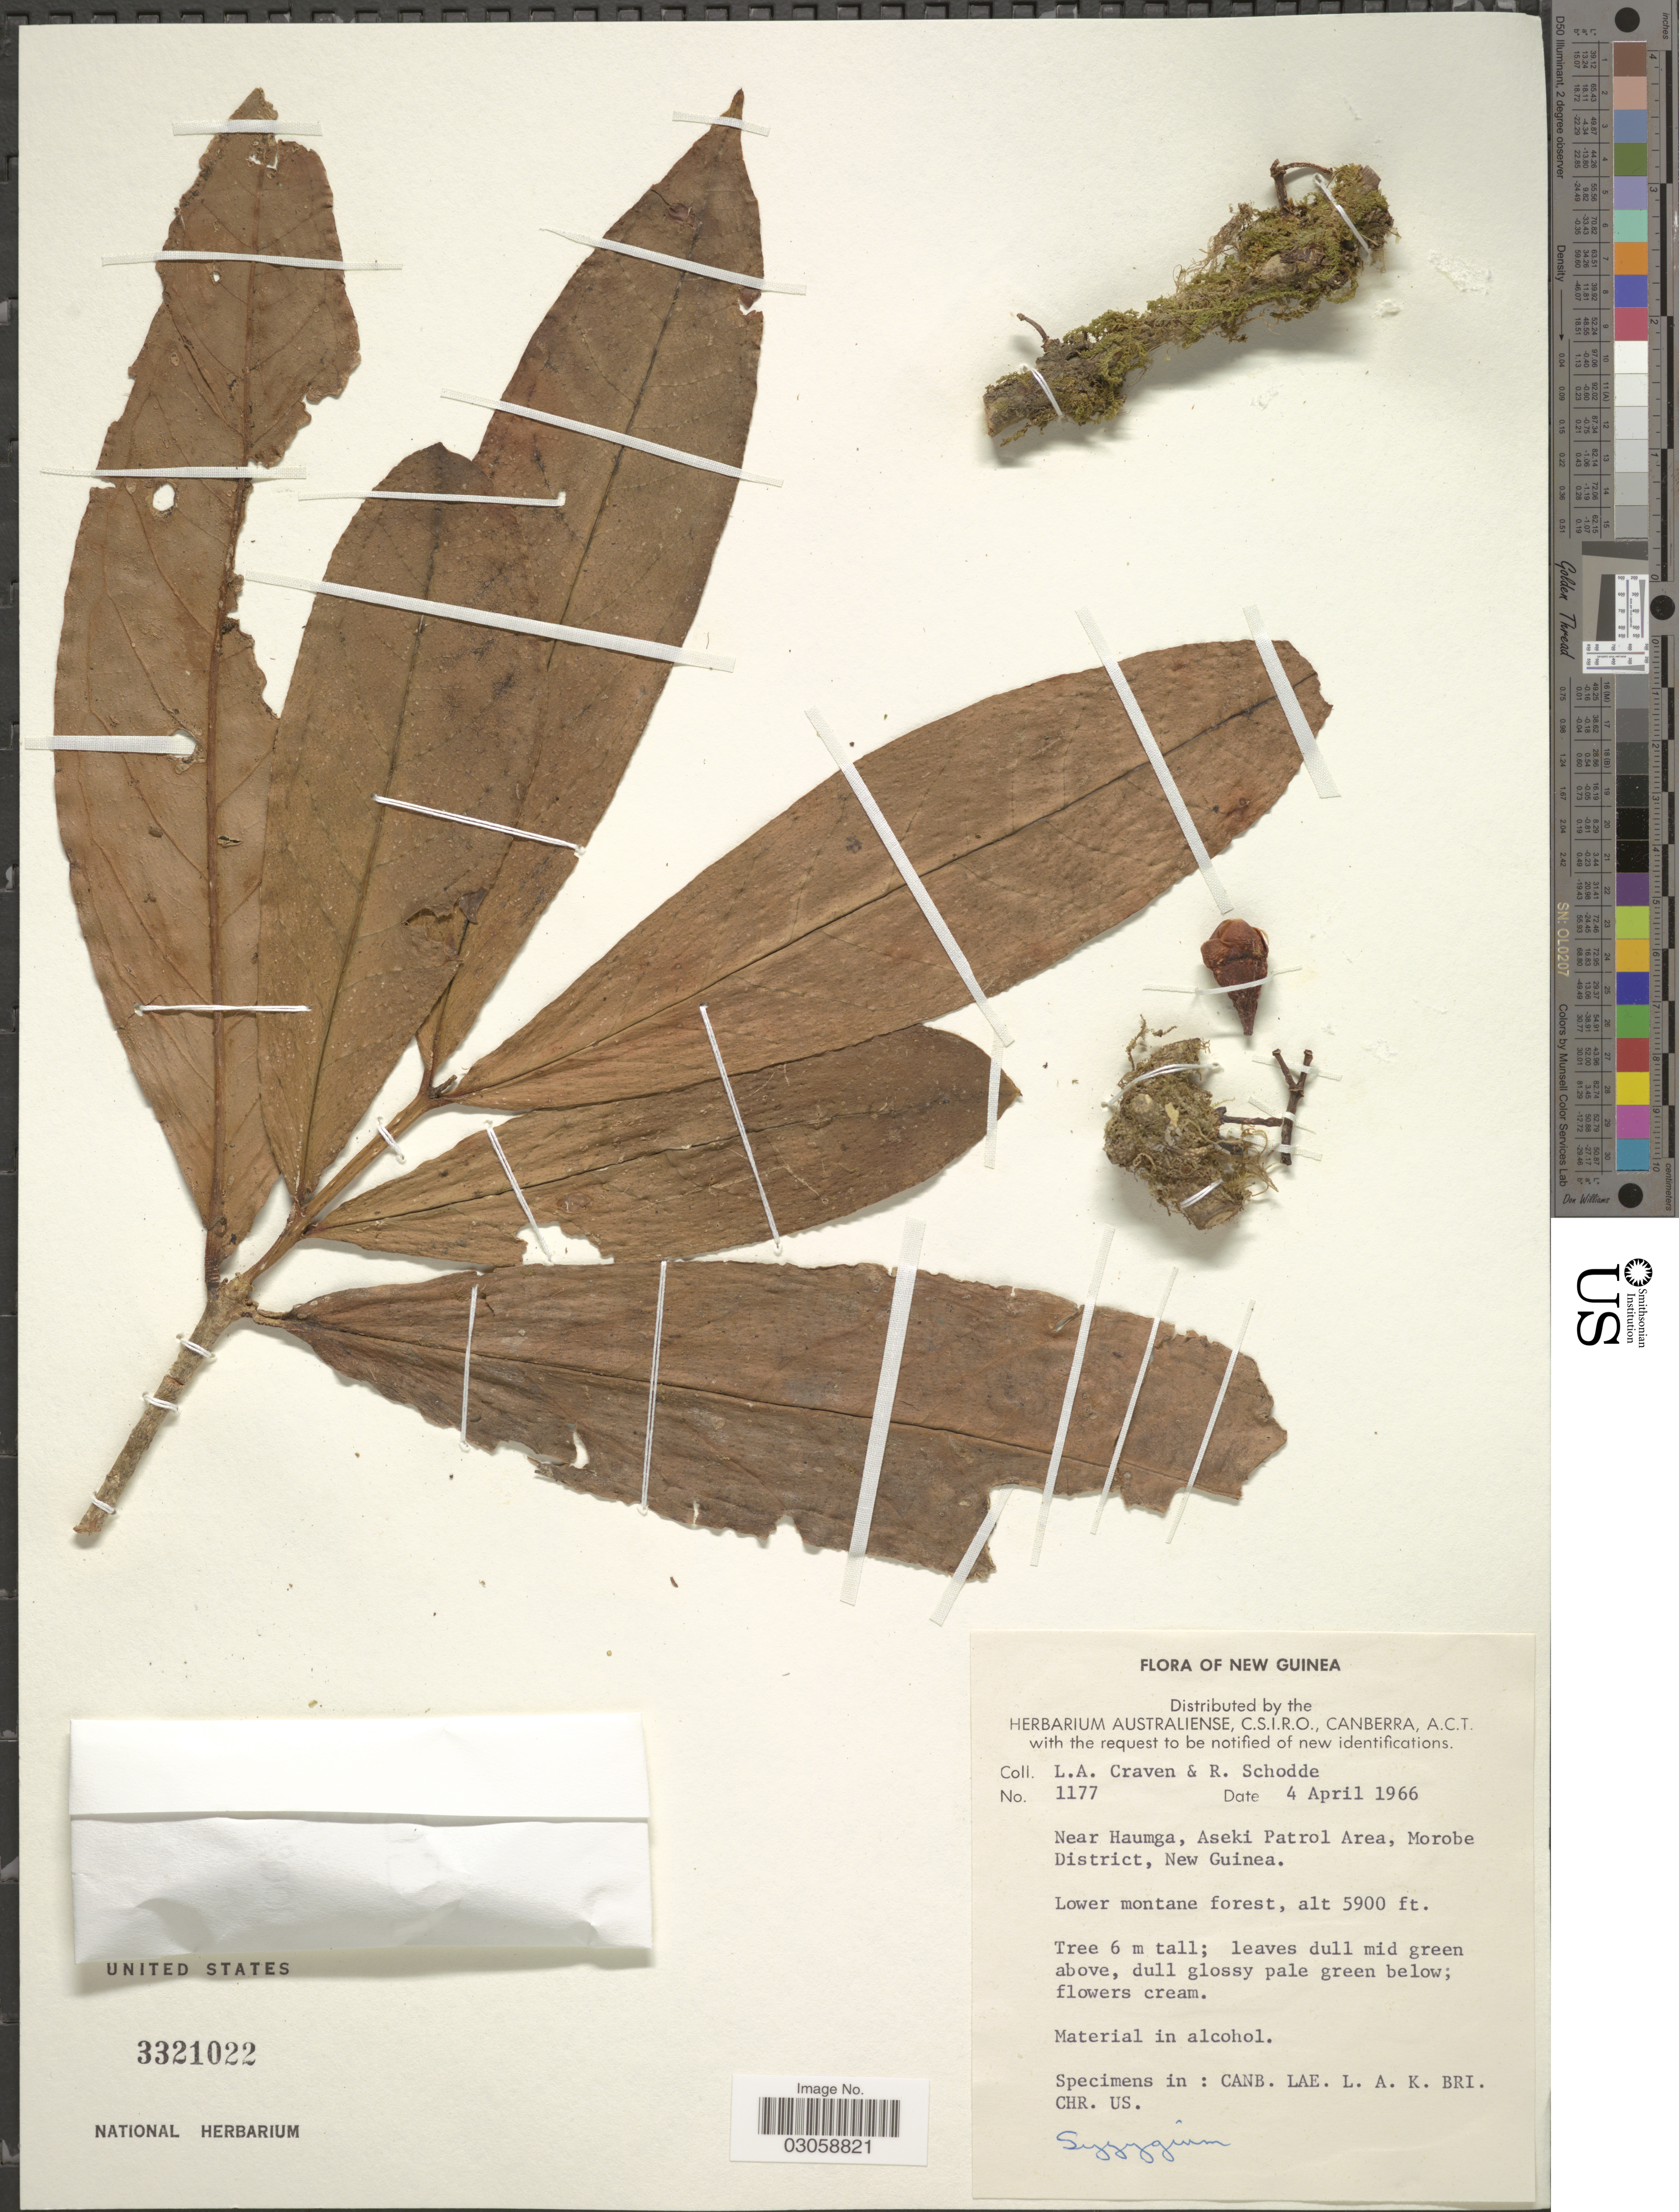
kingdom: Plantae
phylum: Tracheophyta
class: Magnoliopsida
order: Myrtales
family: Myrtaceae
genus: Syzygium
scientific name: Syzygium sp.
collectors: L. A. Craven & R. Schodde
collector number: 1177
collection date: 1966-04-04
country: Papua New Guinea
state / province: Morobe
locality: Near Haumga, Aseki Patrol Area, Morobe District, New Guinea.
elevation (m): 1798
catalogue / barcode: US 3321022